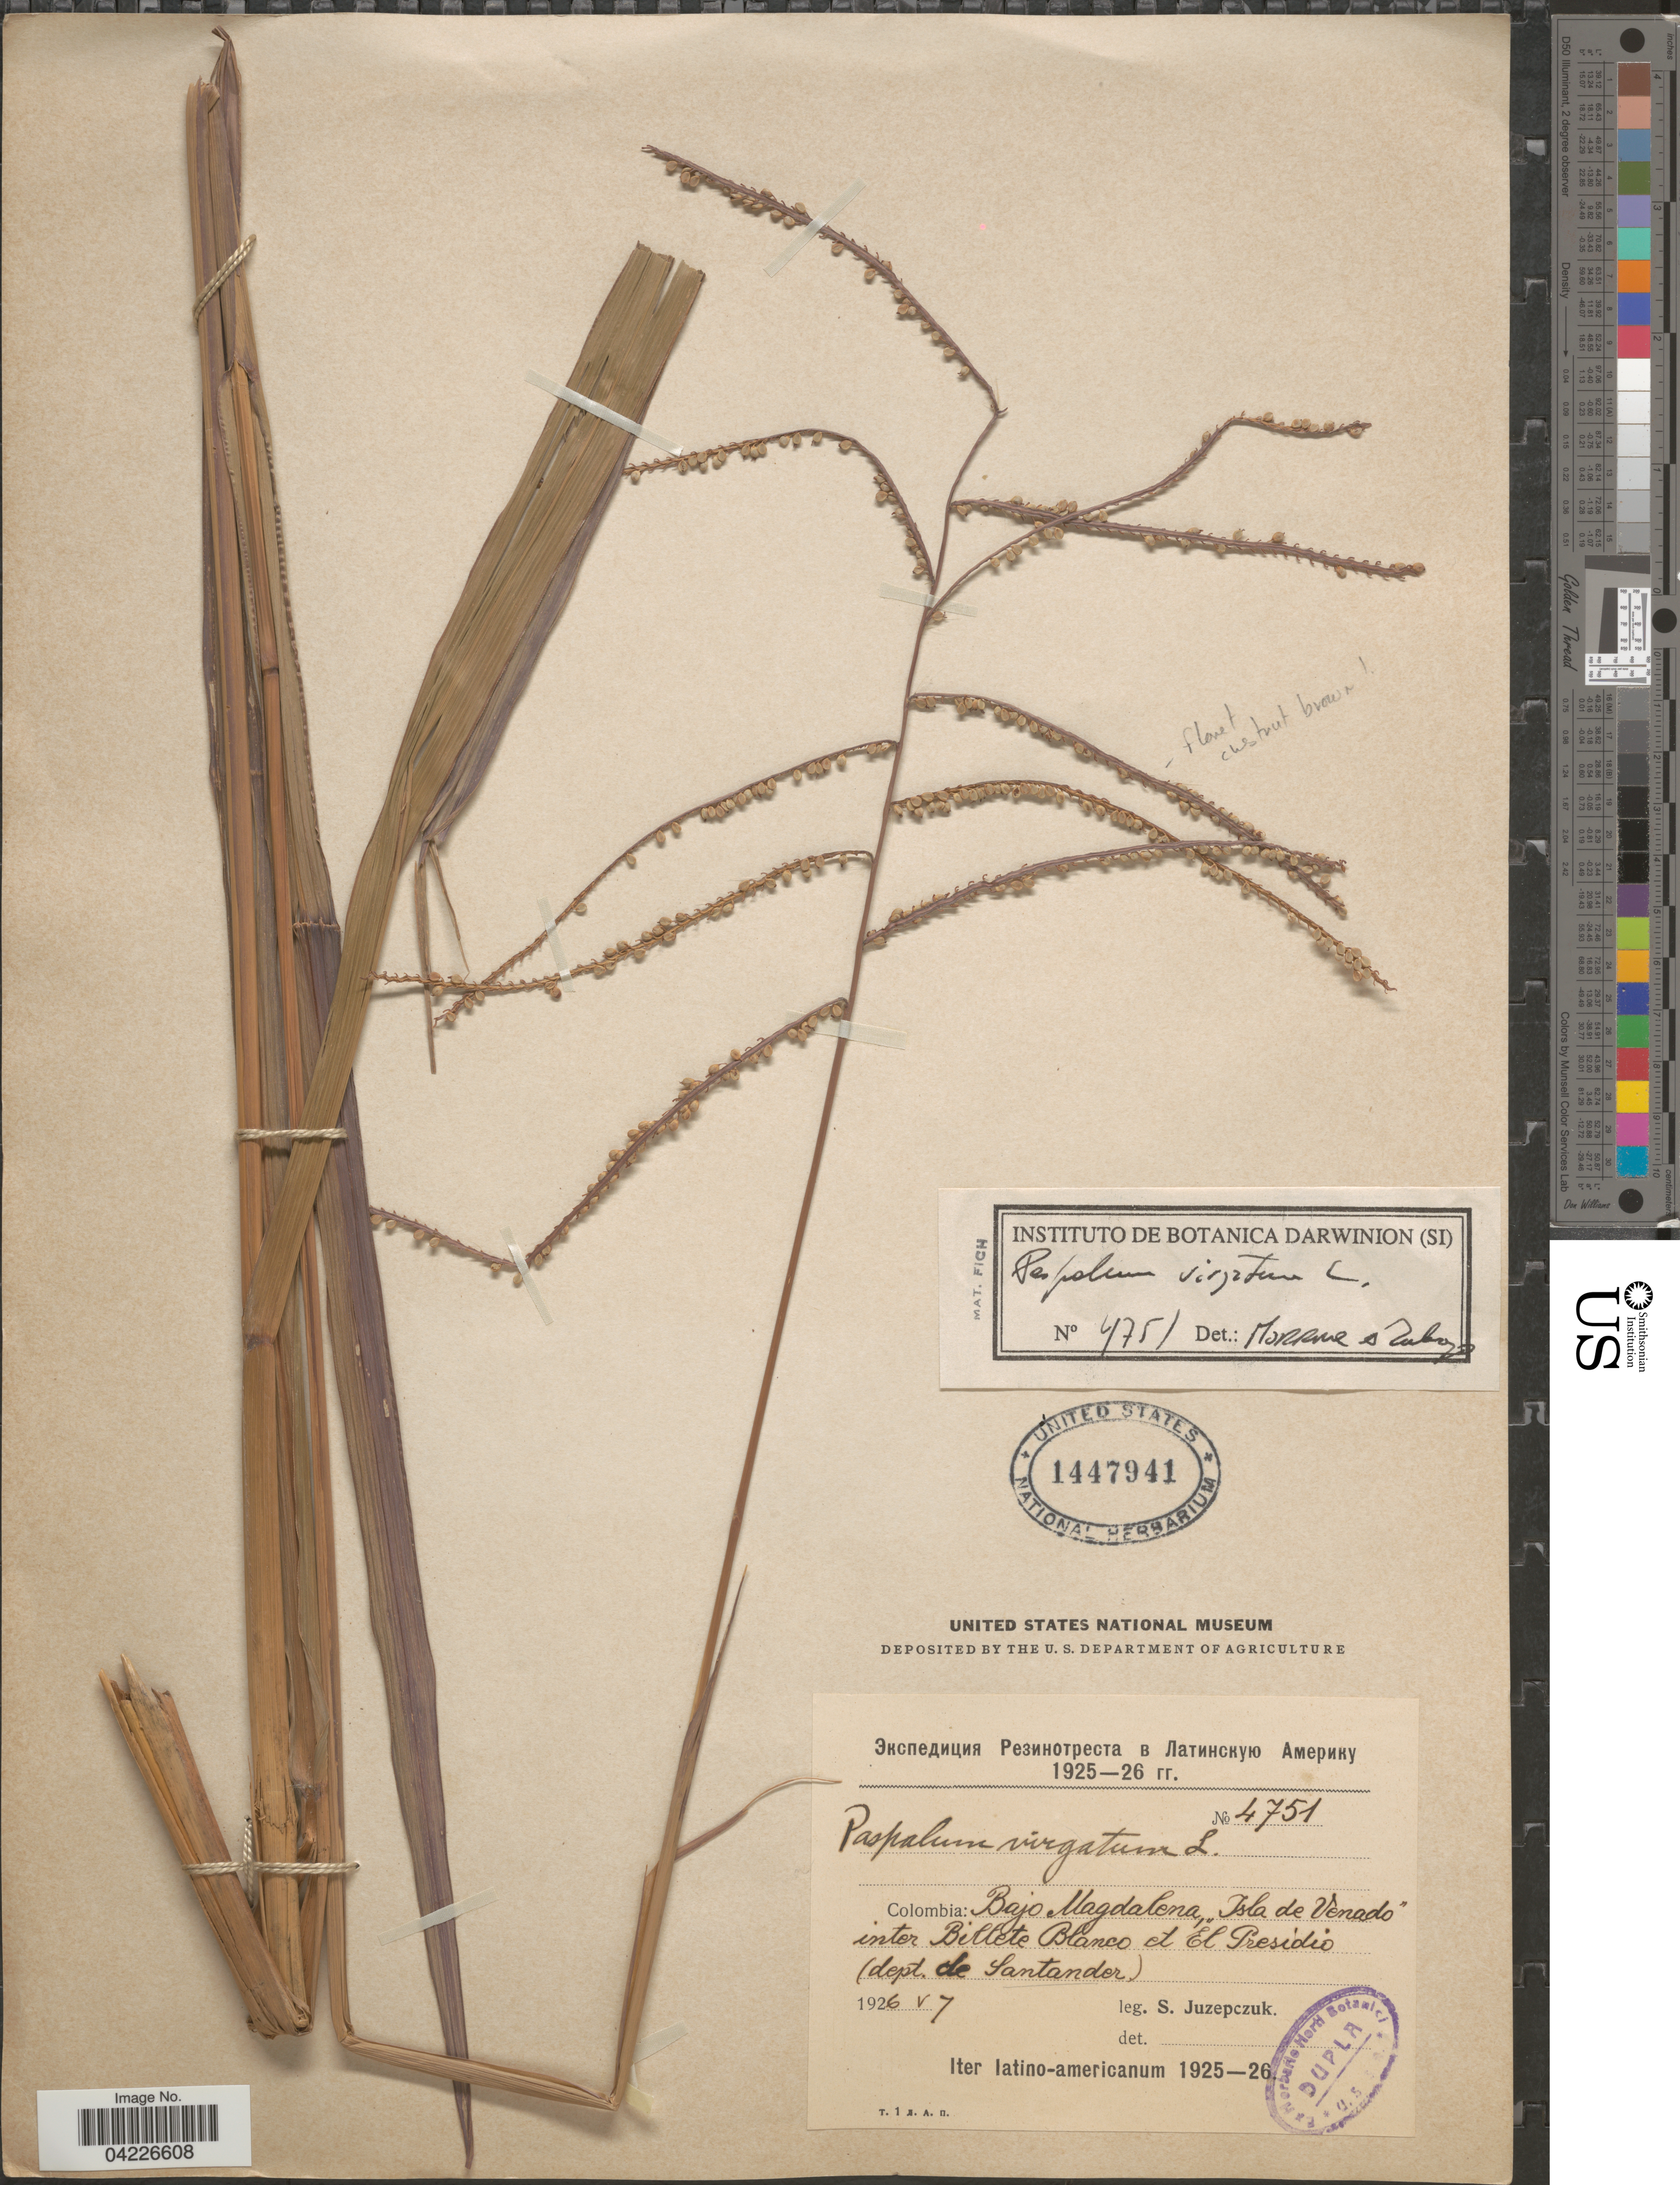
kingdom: Plantae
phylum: Tracheophyta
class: Liliopsida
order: Poales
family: Poaceae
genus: Paspalum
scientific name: Paspalum virgatum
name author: L.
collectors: S. V. Juzepczuk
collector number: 4751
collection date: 1926-05-07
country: Colombia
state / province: Santander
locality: Bajo Magdalena, "Isla de Venado" inter Billete Blanco et El Presidio (dept. de Santander). Iter latino-americanum 1925-26.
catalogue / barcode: US 1447941